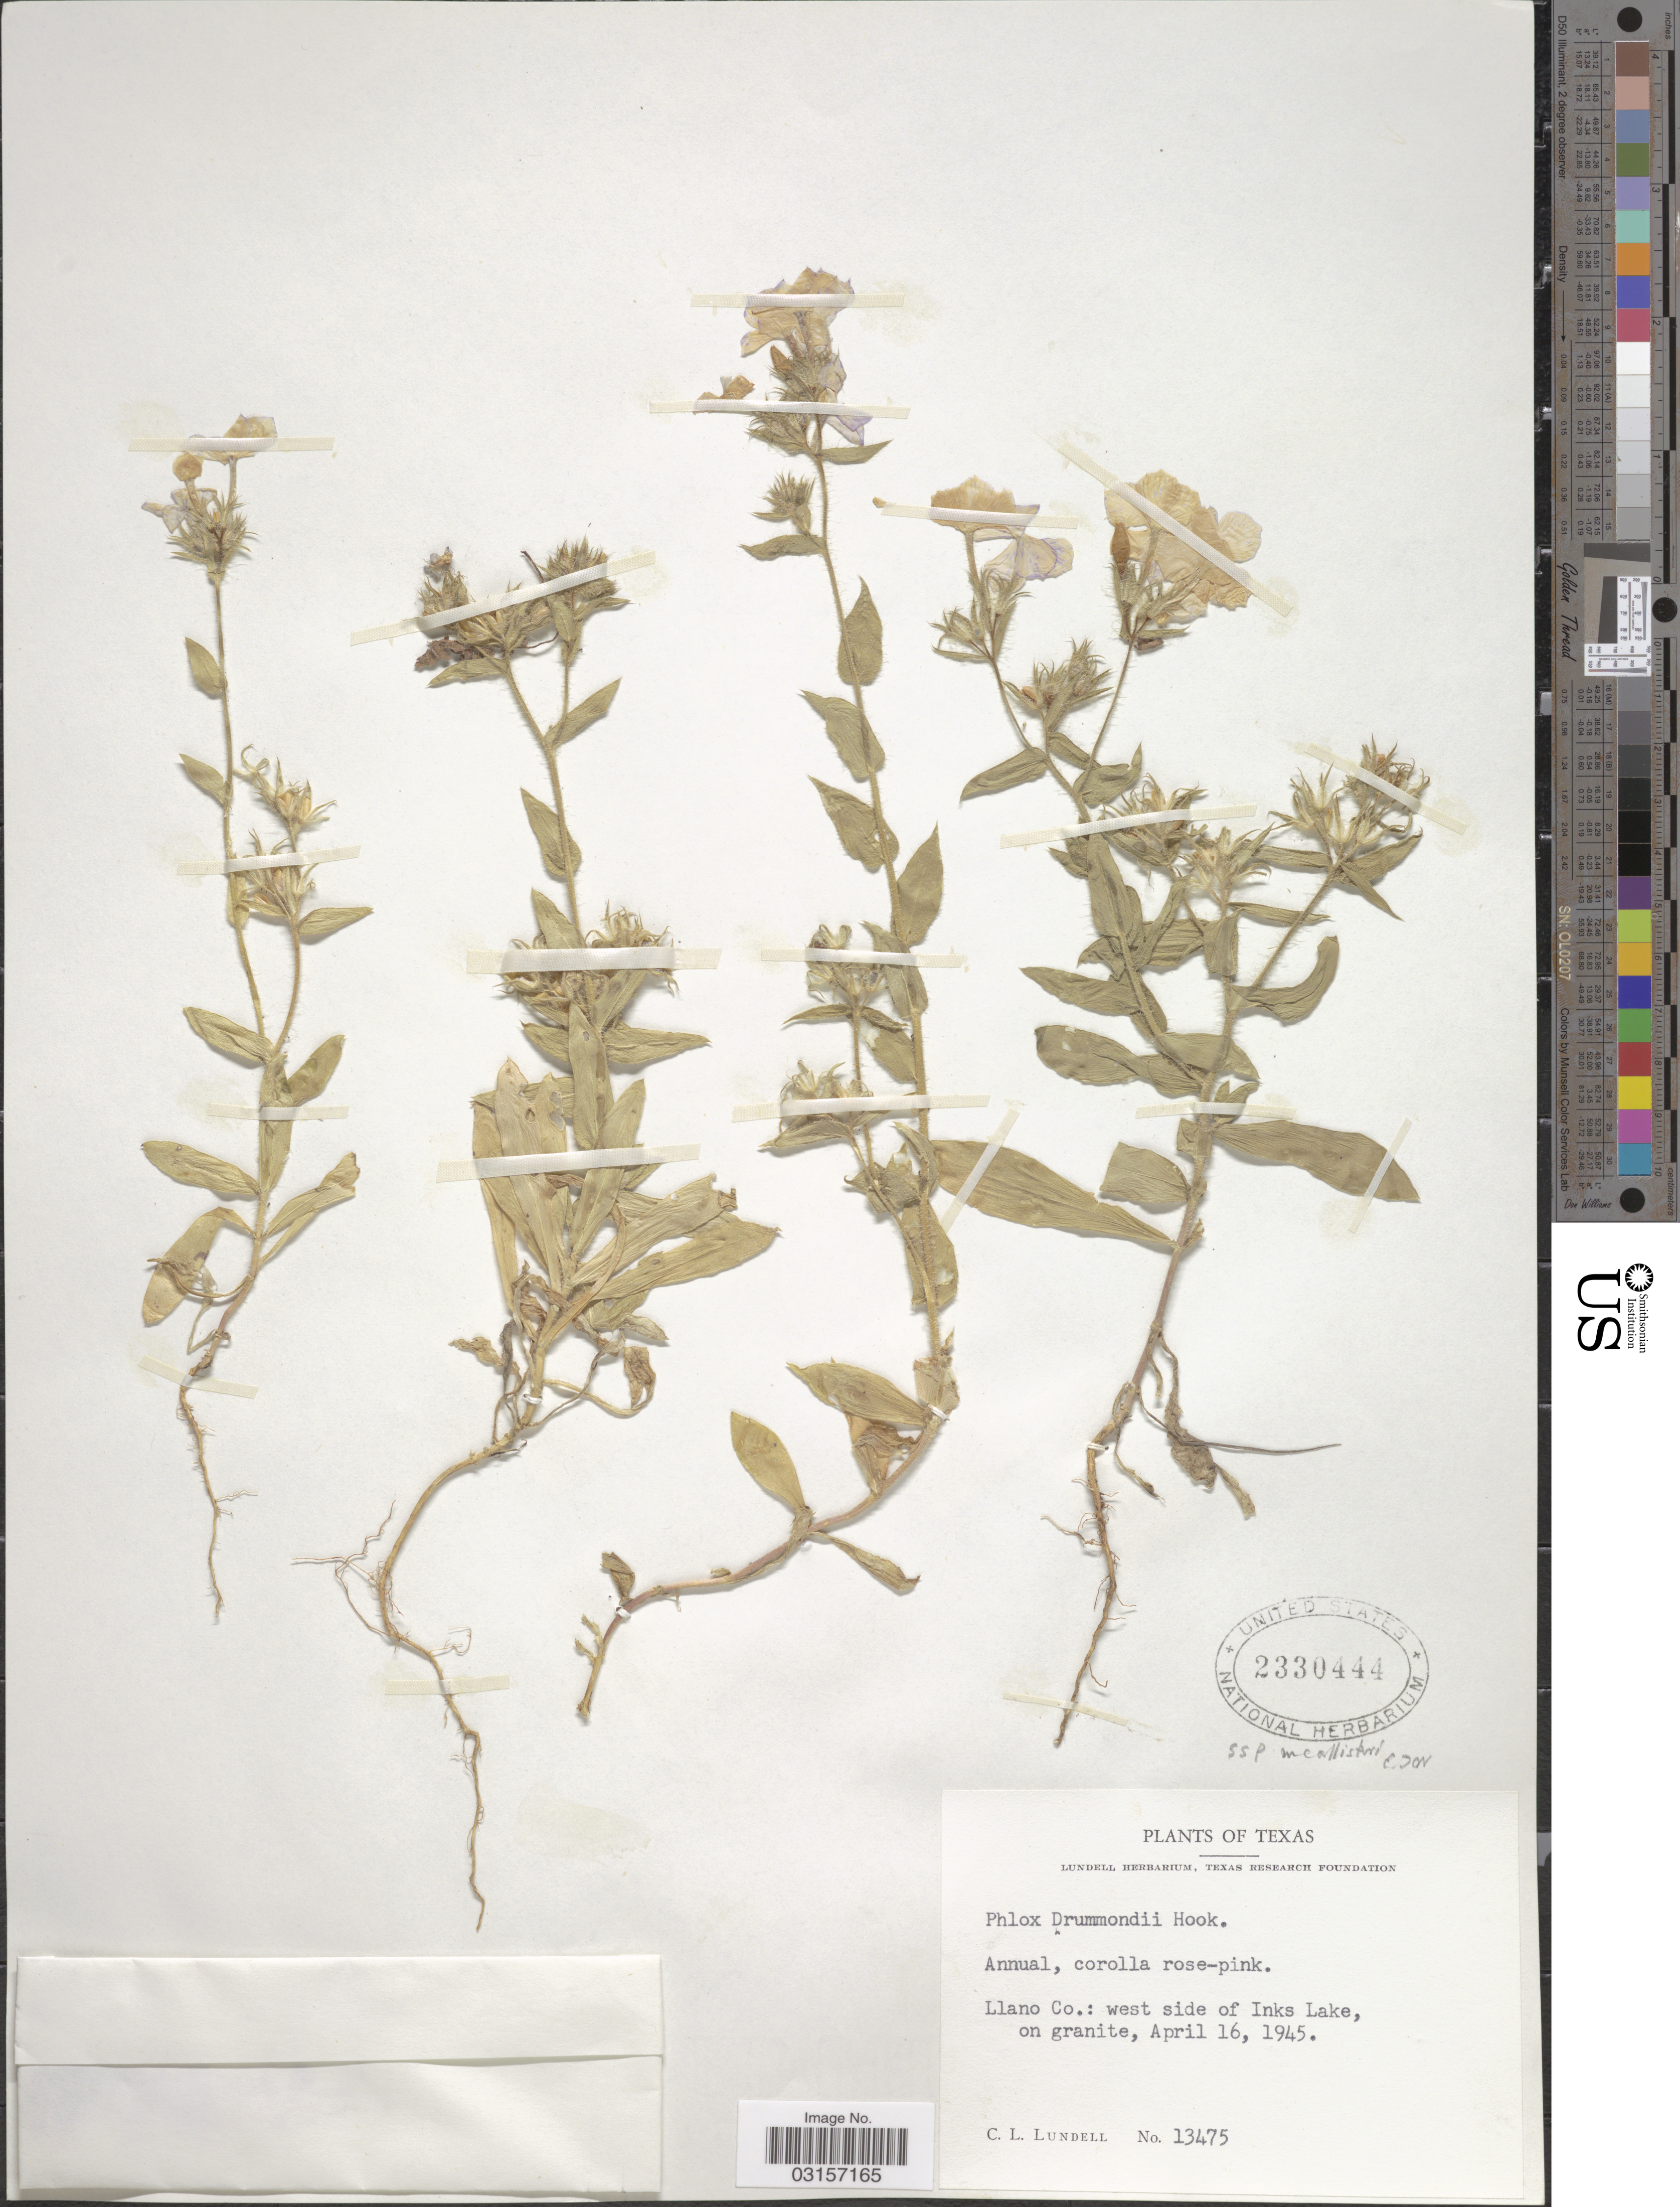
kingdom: Plantae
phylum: Tracheophyta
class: Magnoliopsida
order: Ericales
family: Polemoniaceae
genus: Phlox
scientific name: Phlox drummondii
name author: Hook.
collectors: C. L. Lundell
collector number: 13475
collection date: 1945-04-16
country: United States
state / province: Texas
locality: Llano Co.: west side of Inks Lake, on granite.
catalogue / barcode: US 2330444